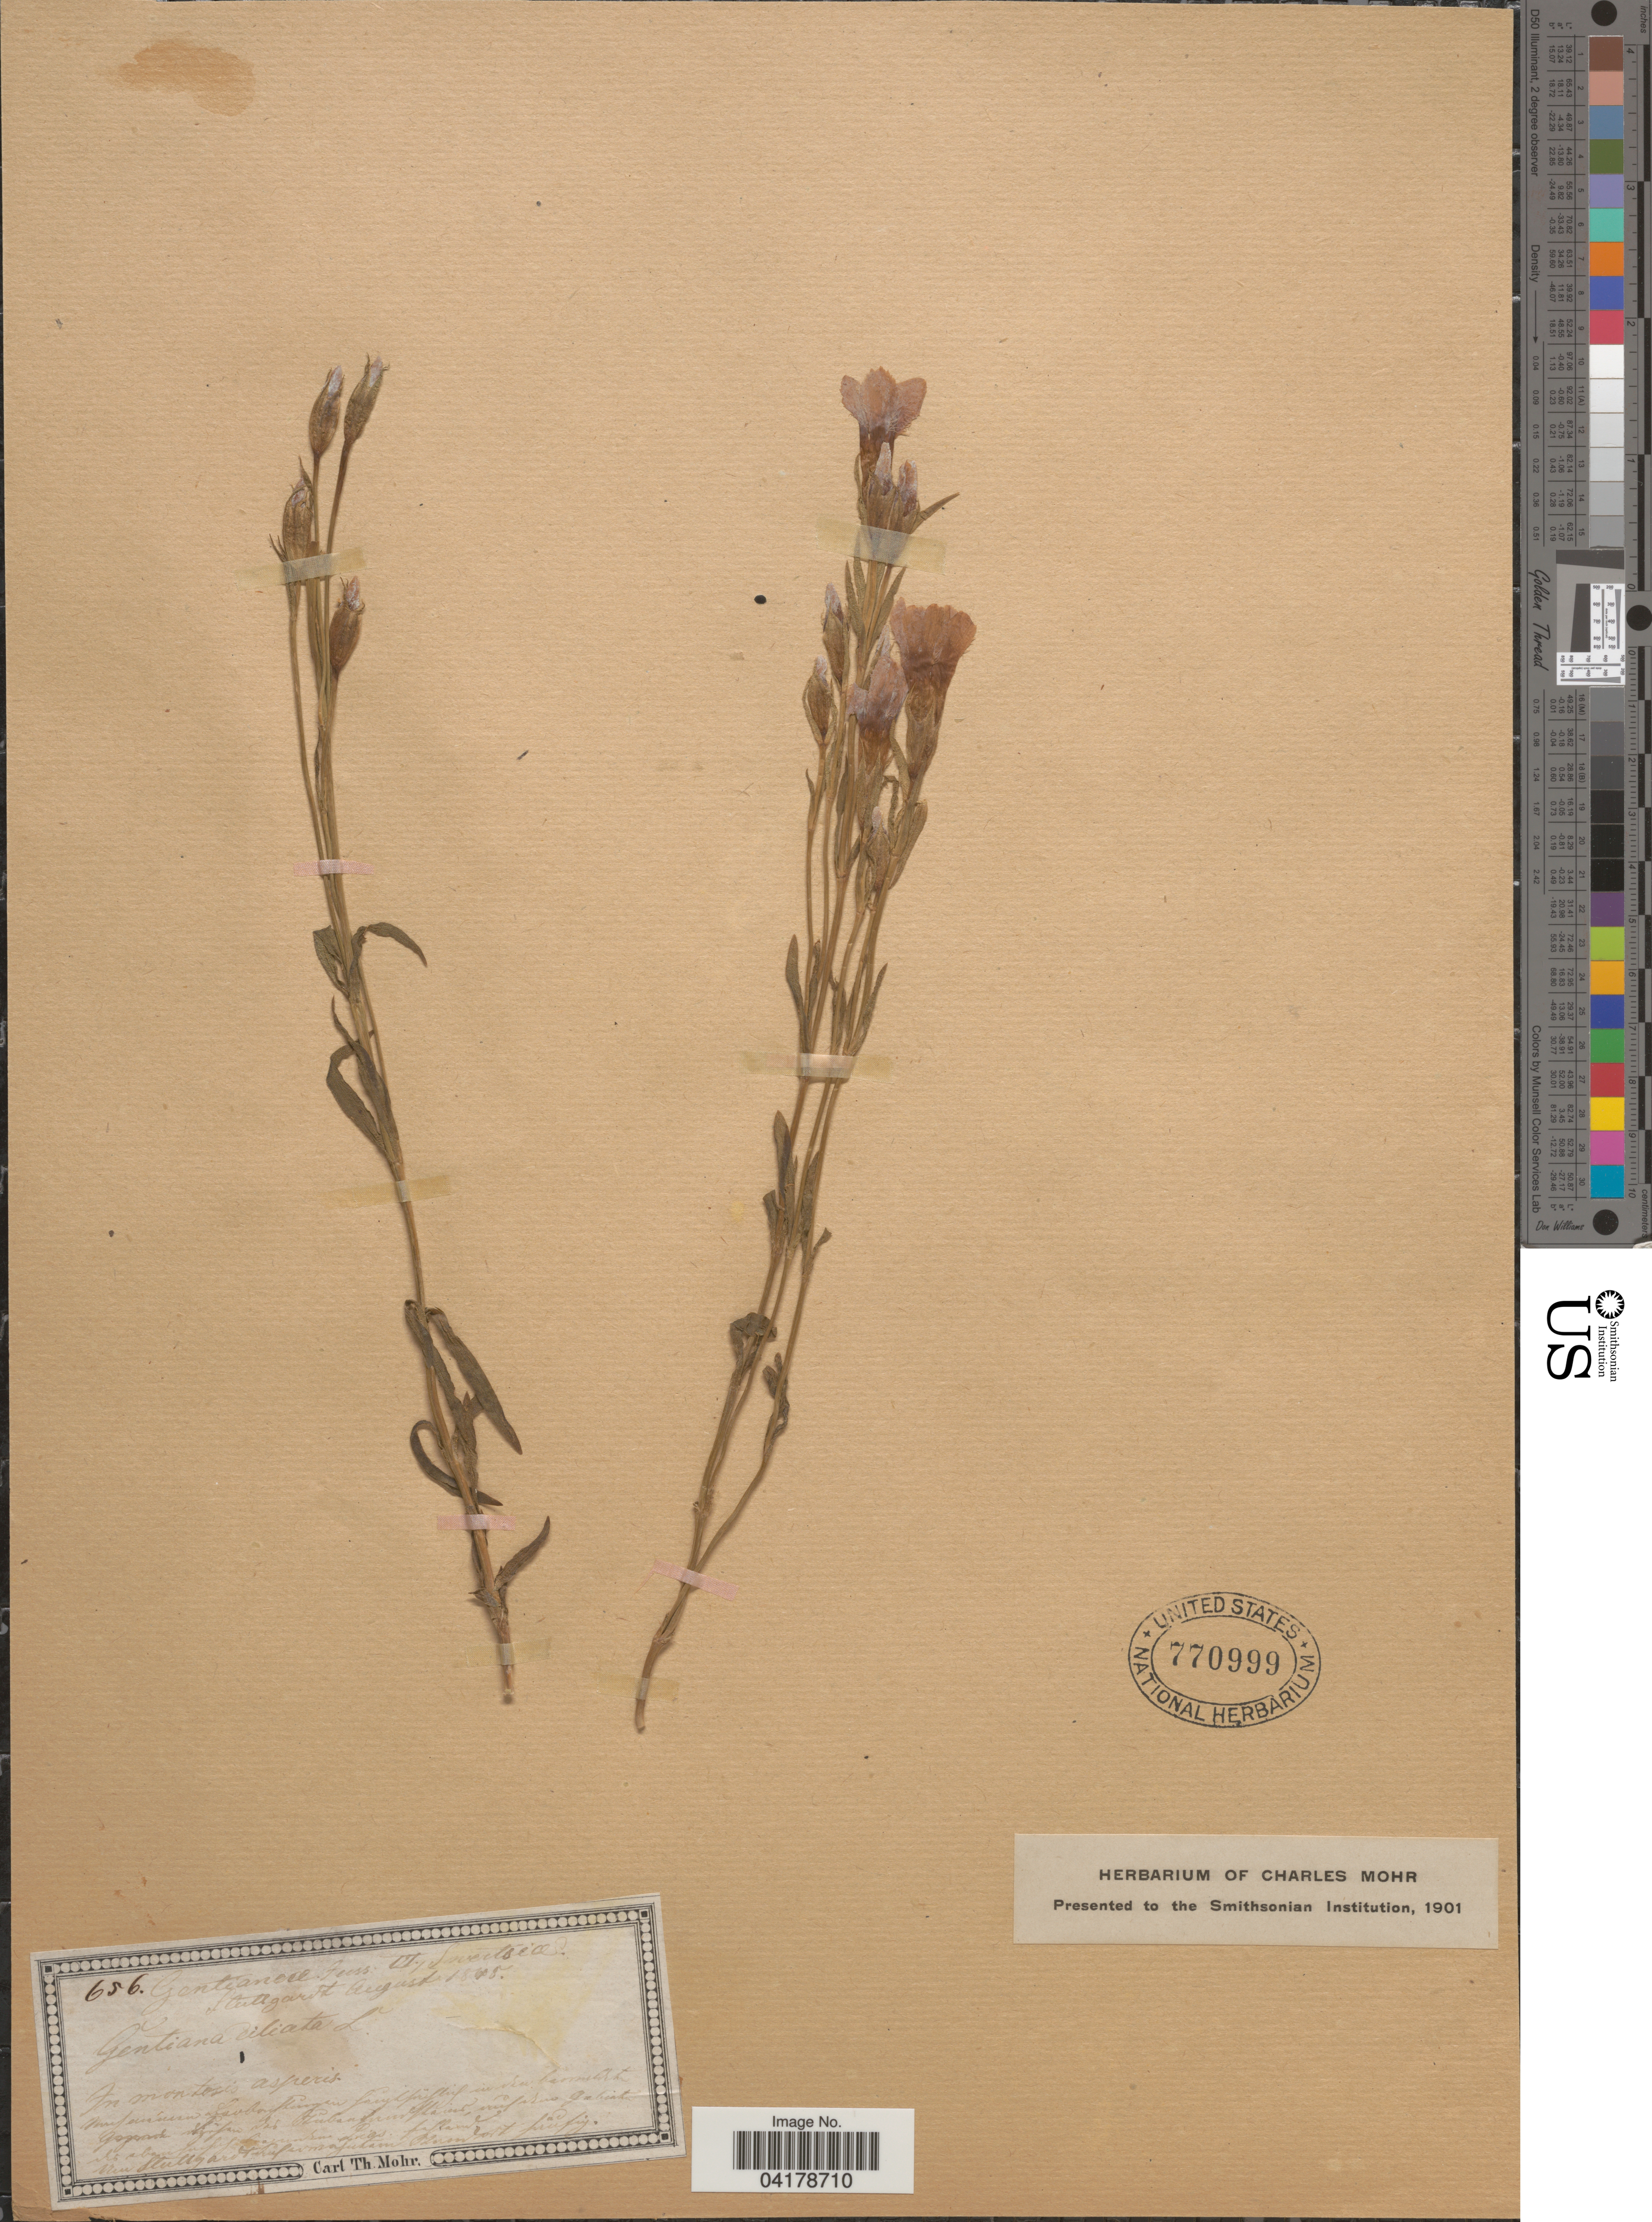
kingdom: Plantae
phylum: Tracheophyta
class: Magnoliopsida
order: Gentianales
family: Gentianaceae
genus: Gentiana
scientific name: Gentiana ciliata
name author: L.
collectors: Stuttgardt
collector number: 656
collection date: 1845-08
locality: [illegible text].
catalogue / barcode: US 770999